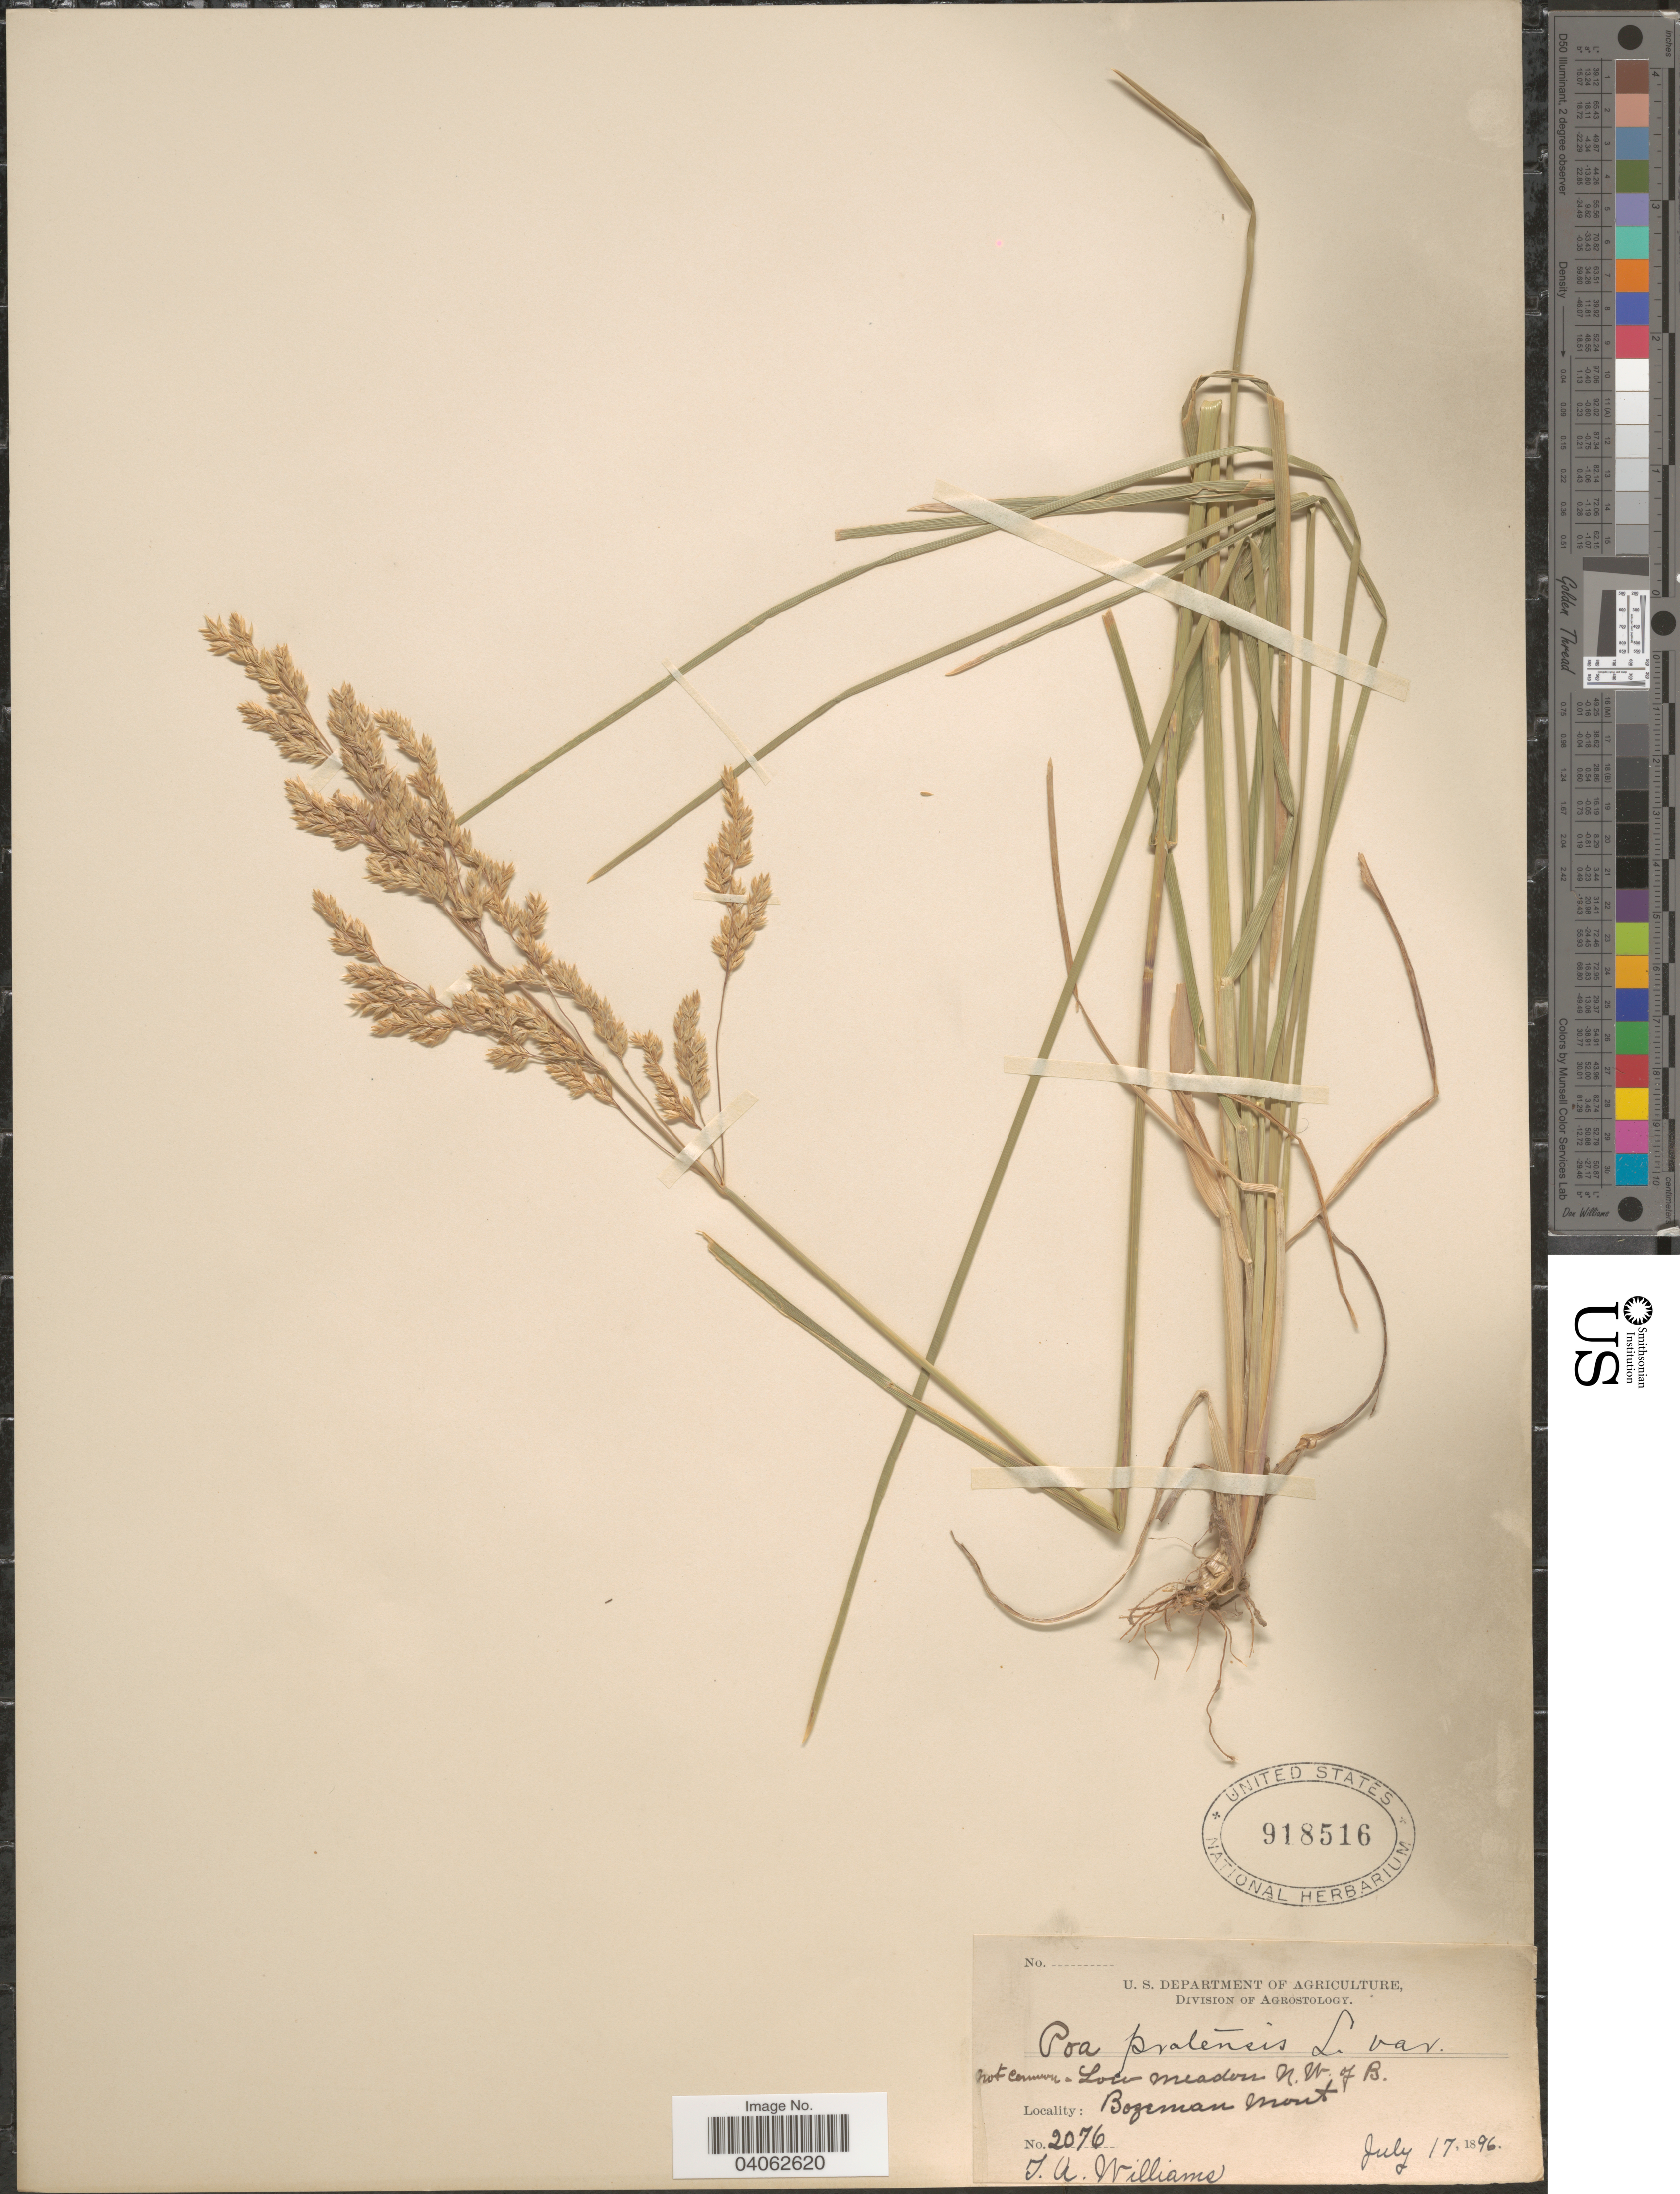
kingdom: Plantae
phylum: Tracheophyta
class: Liliopsida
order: Poales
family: Poaceae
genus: Poa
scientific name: Poa pratensis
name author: L.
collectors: T. Williams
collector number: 2076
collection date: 1896-07-17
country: United States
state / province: Montana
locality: Low meadows N.W. of B. Bozeman.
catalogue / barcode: US 918516